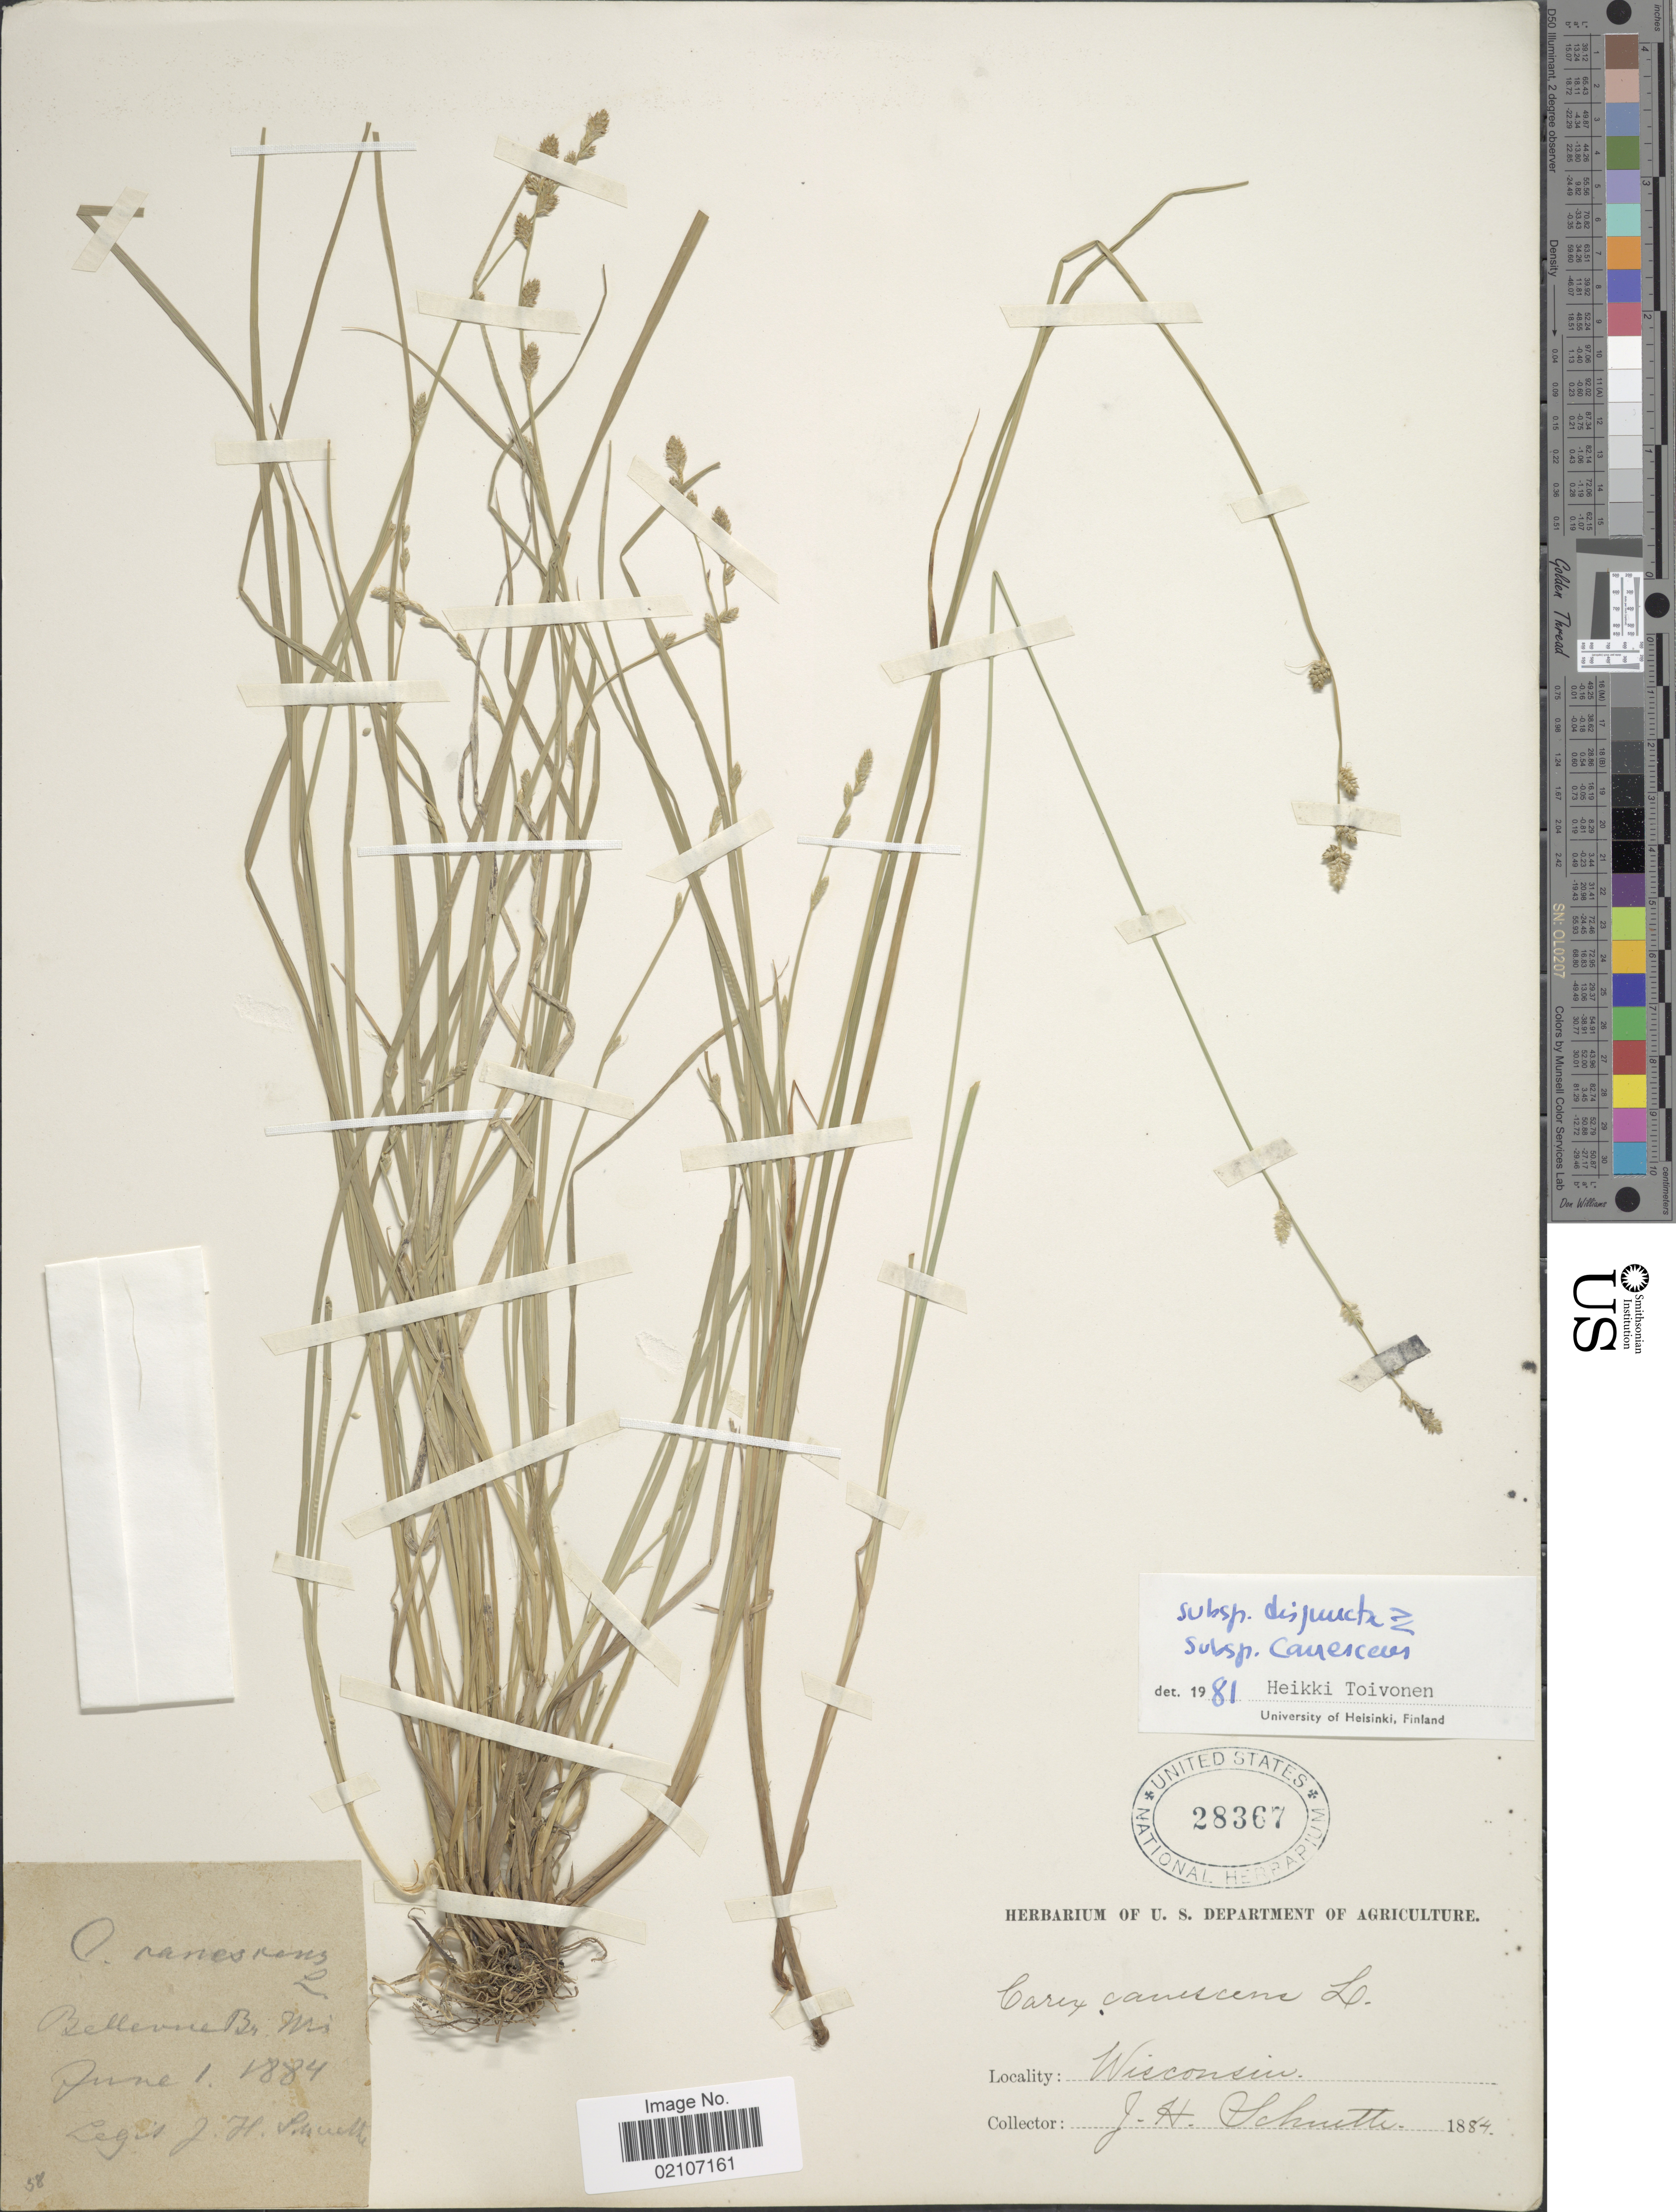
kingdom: Plantae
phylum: Tracheophyta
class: Liliopsida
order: Poales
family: Cyperaceae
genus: Carex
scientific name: Carex canescens var. disjuncta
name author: Fernald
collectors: J. H. Schuette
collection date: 1884-06-01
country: United States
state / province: Wisconsin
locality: Bellevue Br. Wis.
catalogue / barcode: US 28367